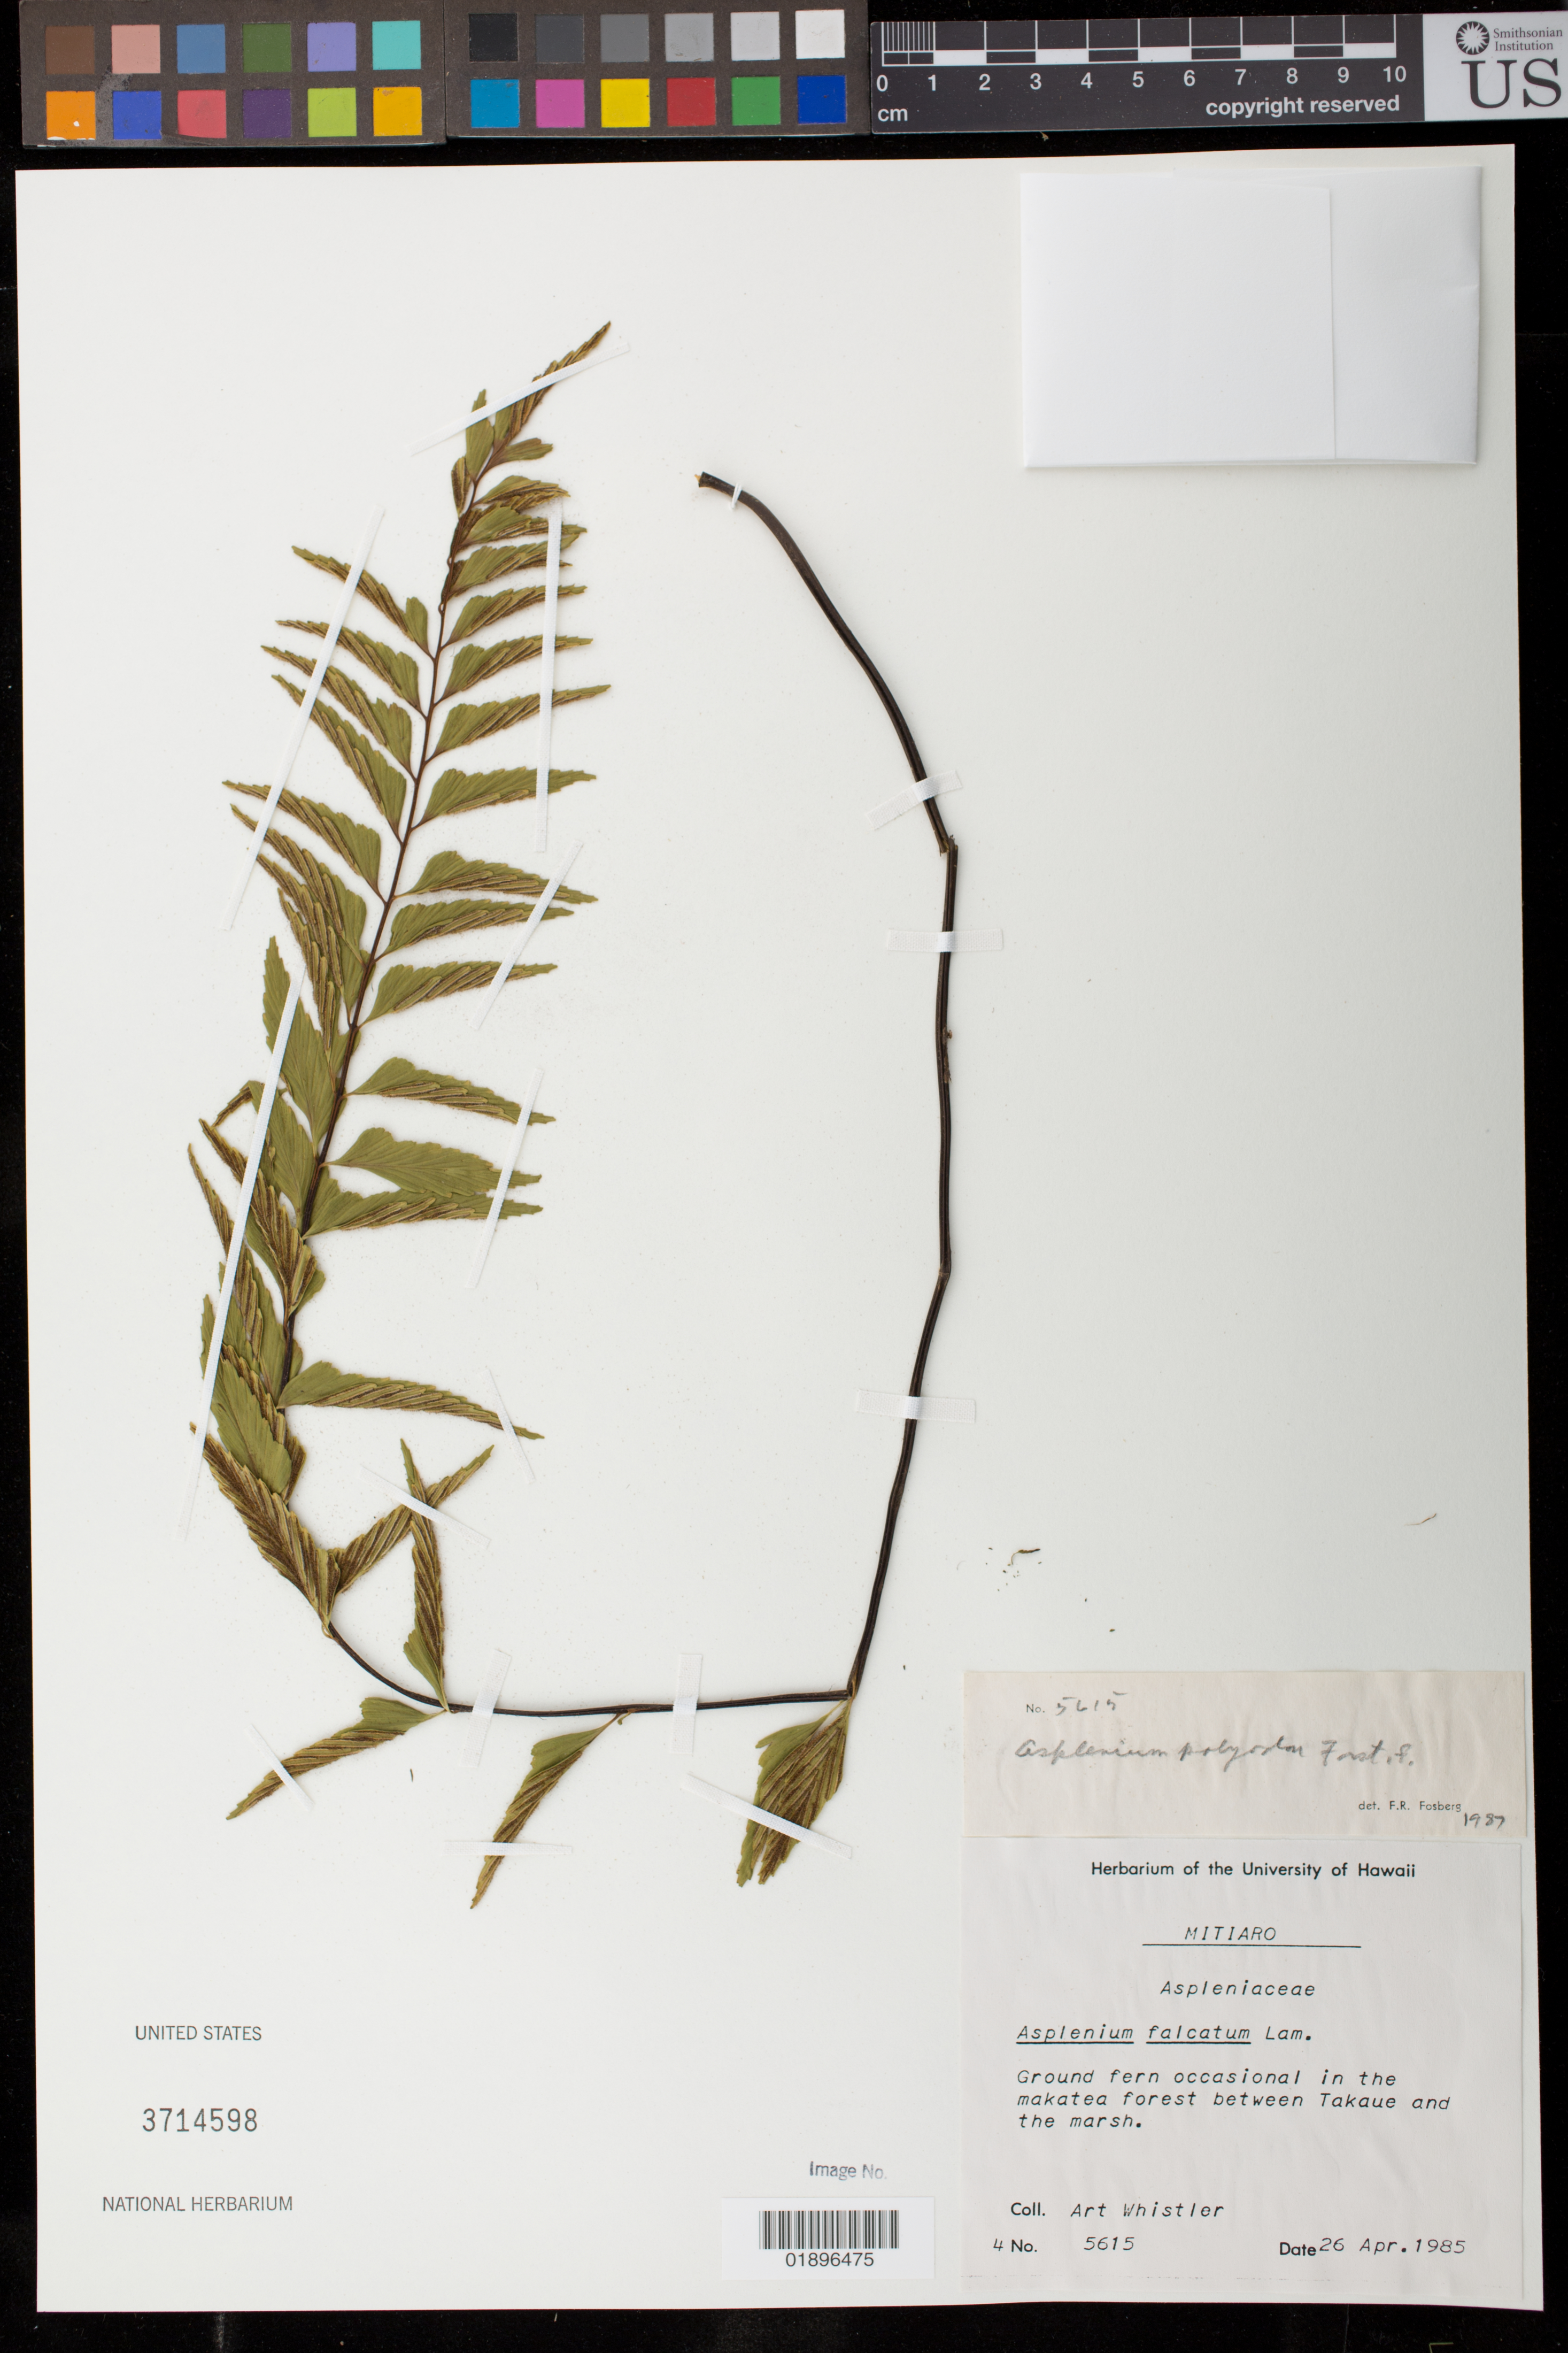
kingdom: Plantae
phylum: Tracheophyta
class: Polypodiopsida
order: Polypodiales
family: Aspleniaceae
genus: Asplenium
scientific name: Asplenium polyodon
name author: G. Forst.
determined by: Fosberg, F. R.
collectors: A. Whistler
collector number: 5615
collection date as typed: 26 Apr 1985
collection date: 1985-04-26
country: Cook Islands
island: Mitiaro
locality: Makatea forest between Takaue and the marsh.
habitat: Makatea forest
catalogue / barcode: US 3714598